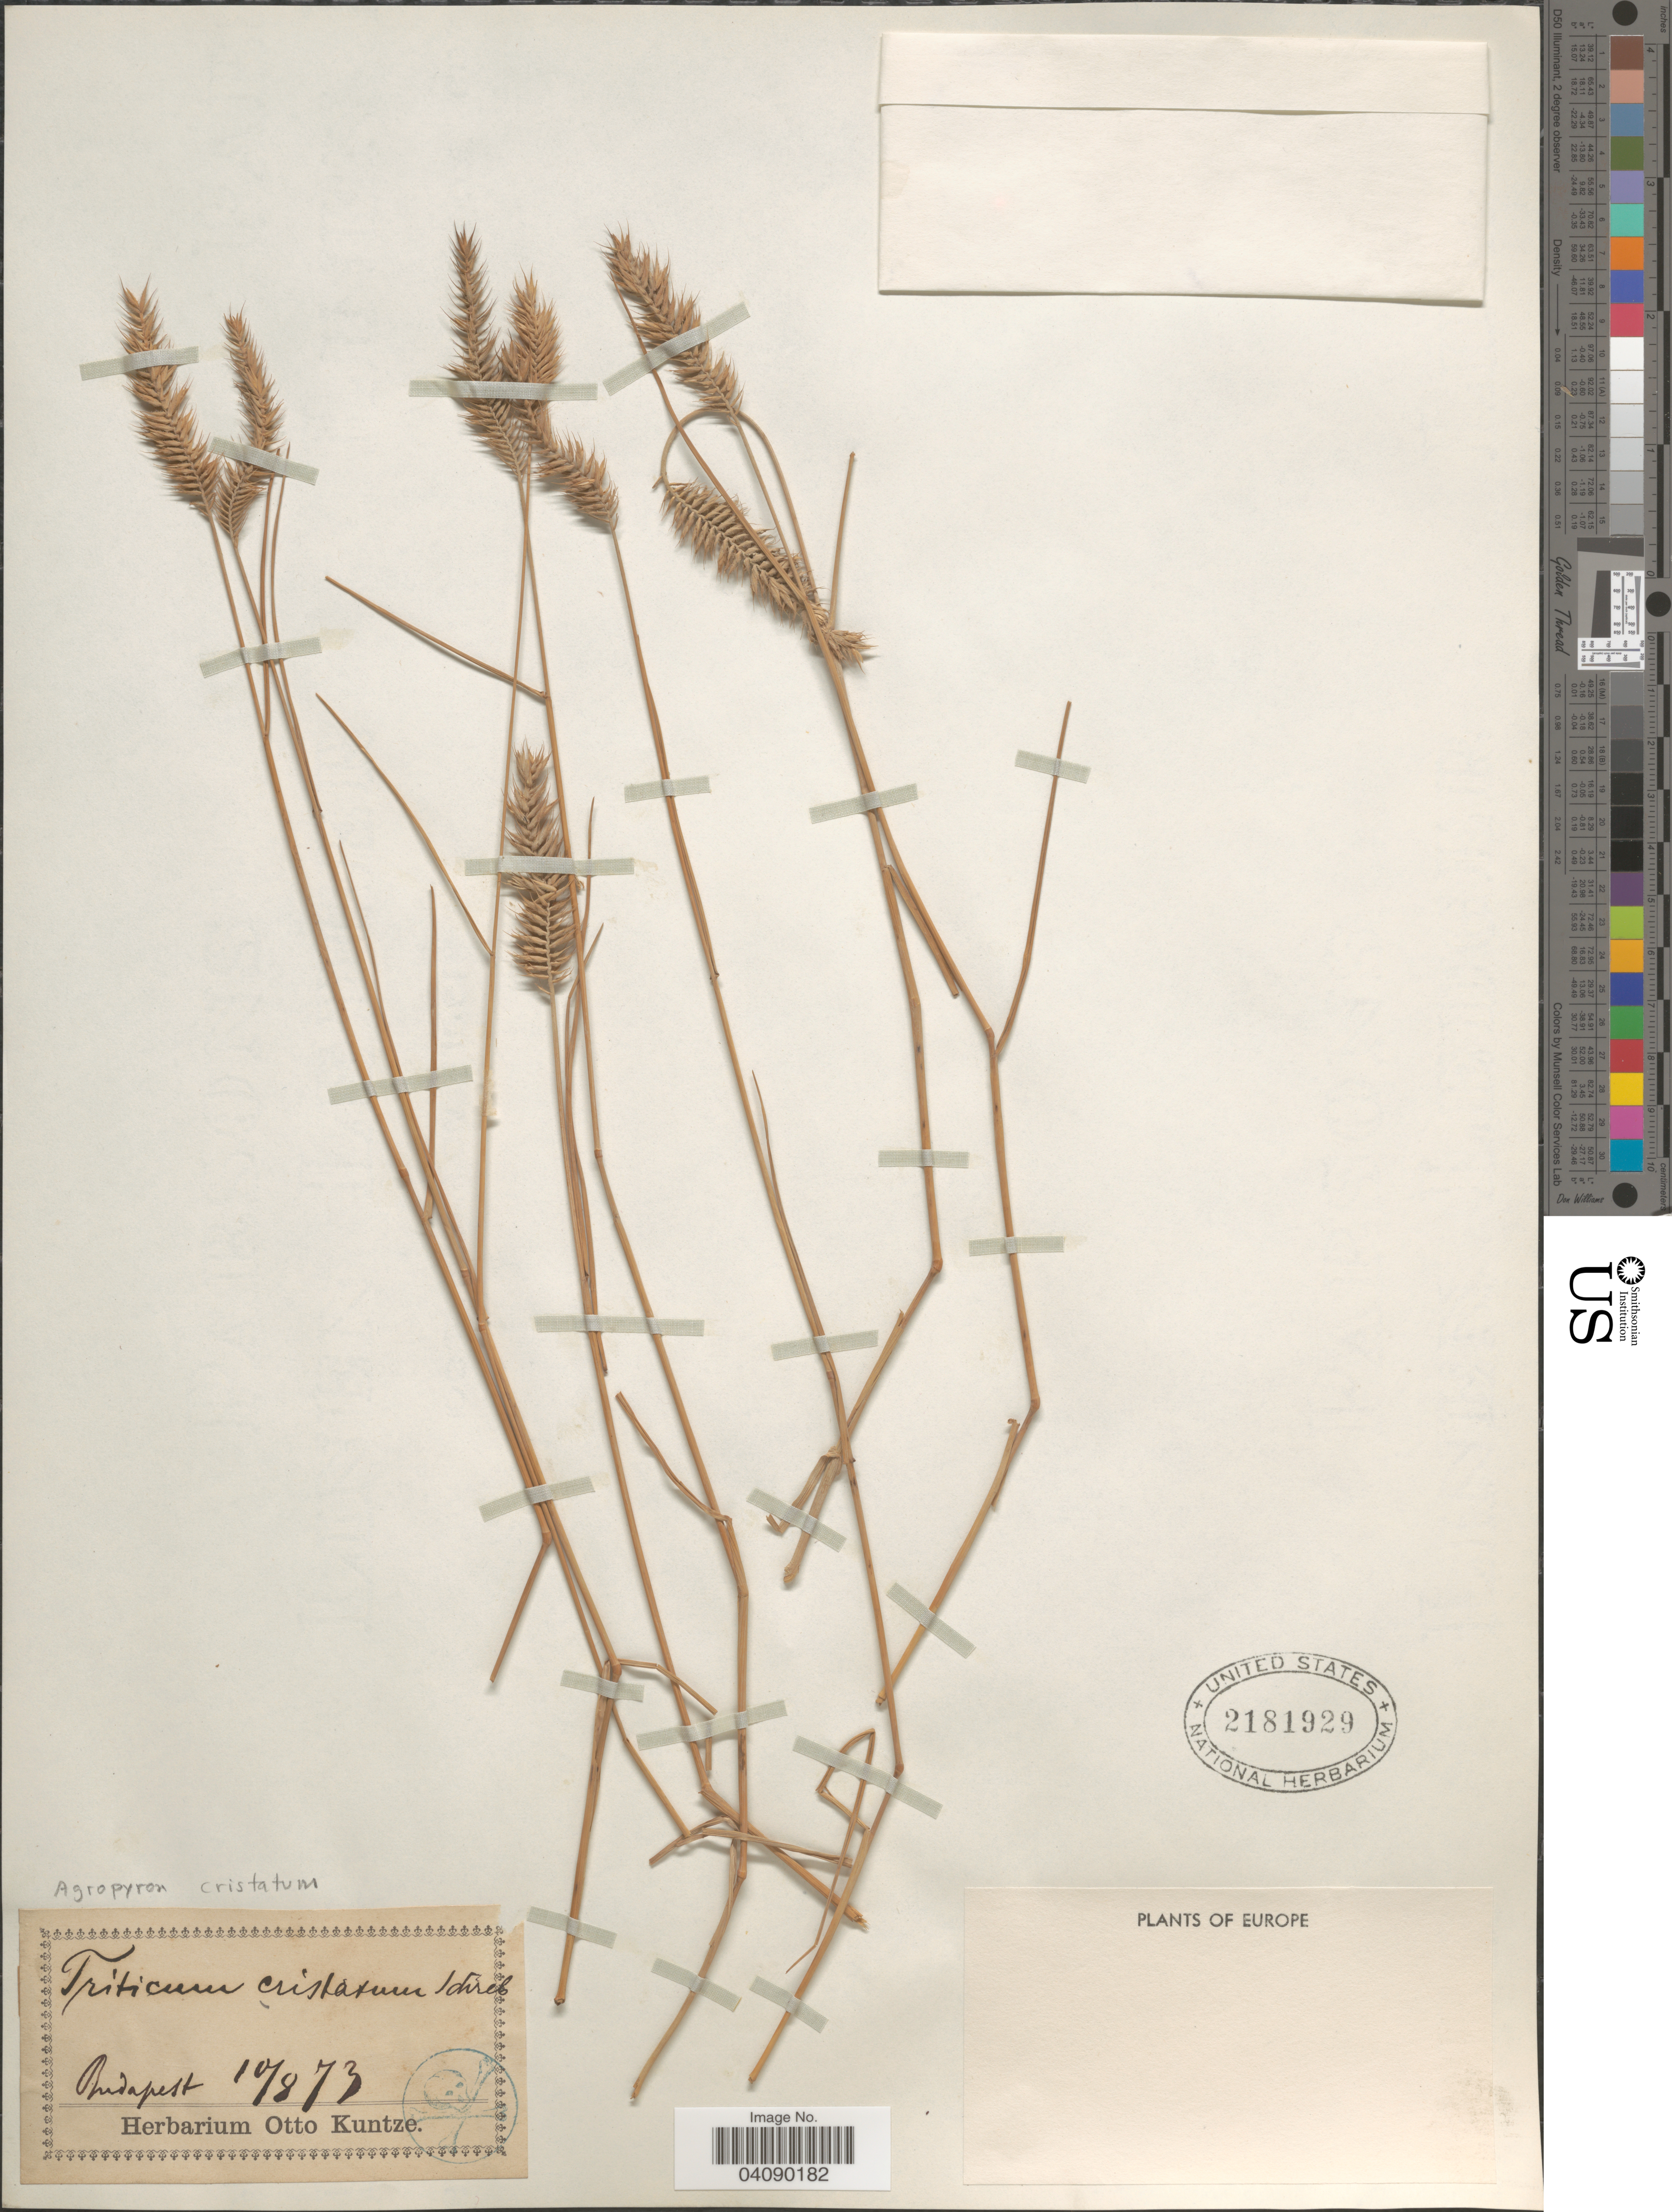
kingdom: Plantae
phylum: Tracheophyta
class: Liliopsida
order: Poales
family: Poaceae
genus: Agropyron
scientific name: Agropyron cristatum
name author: (L.) Gaertn.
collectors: ex herb. Otto Kuntze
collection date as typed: Transcribed d/m/y: 10/8/73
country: Hungary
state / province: Budapest, Capital District of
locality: Budapest.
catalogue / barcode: US 2181929